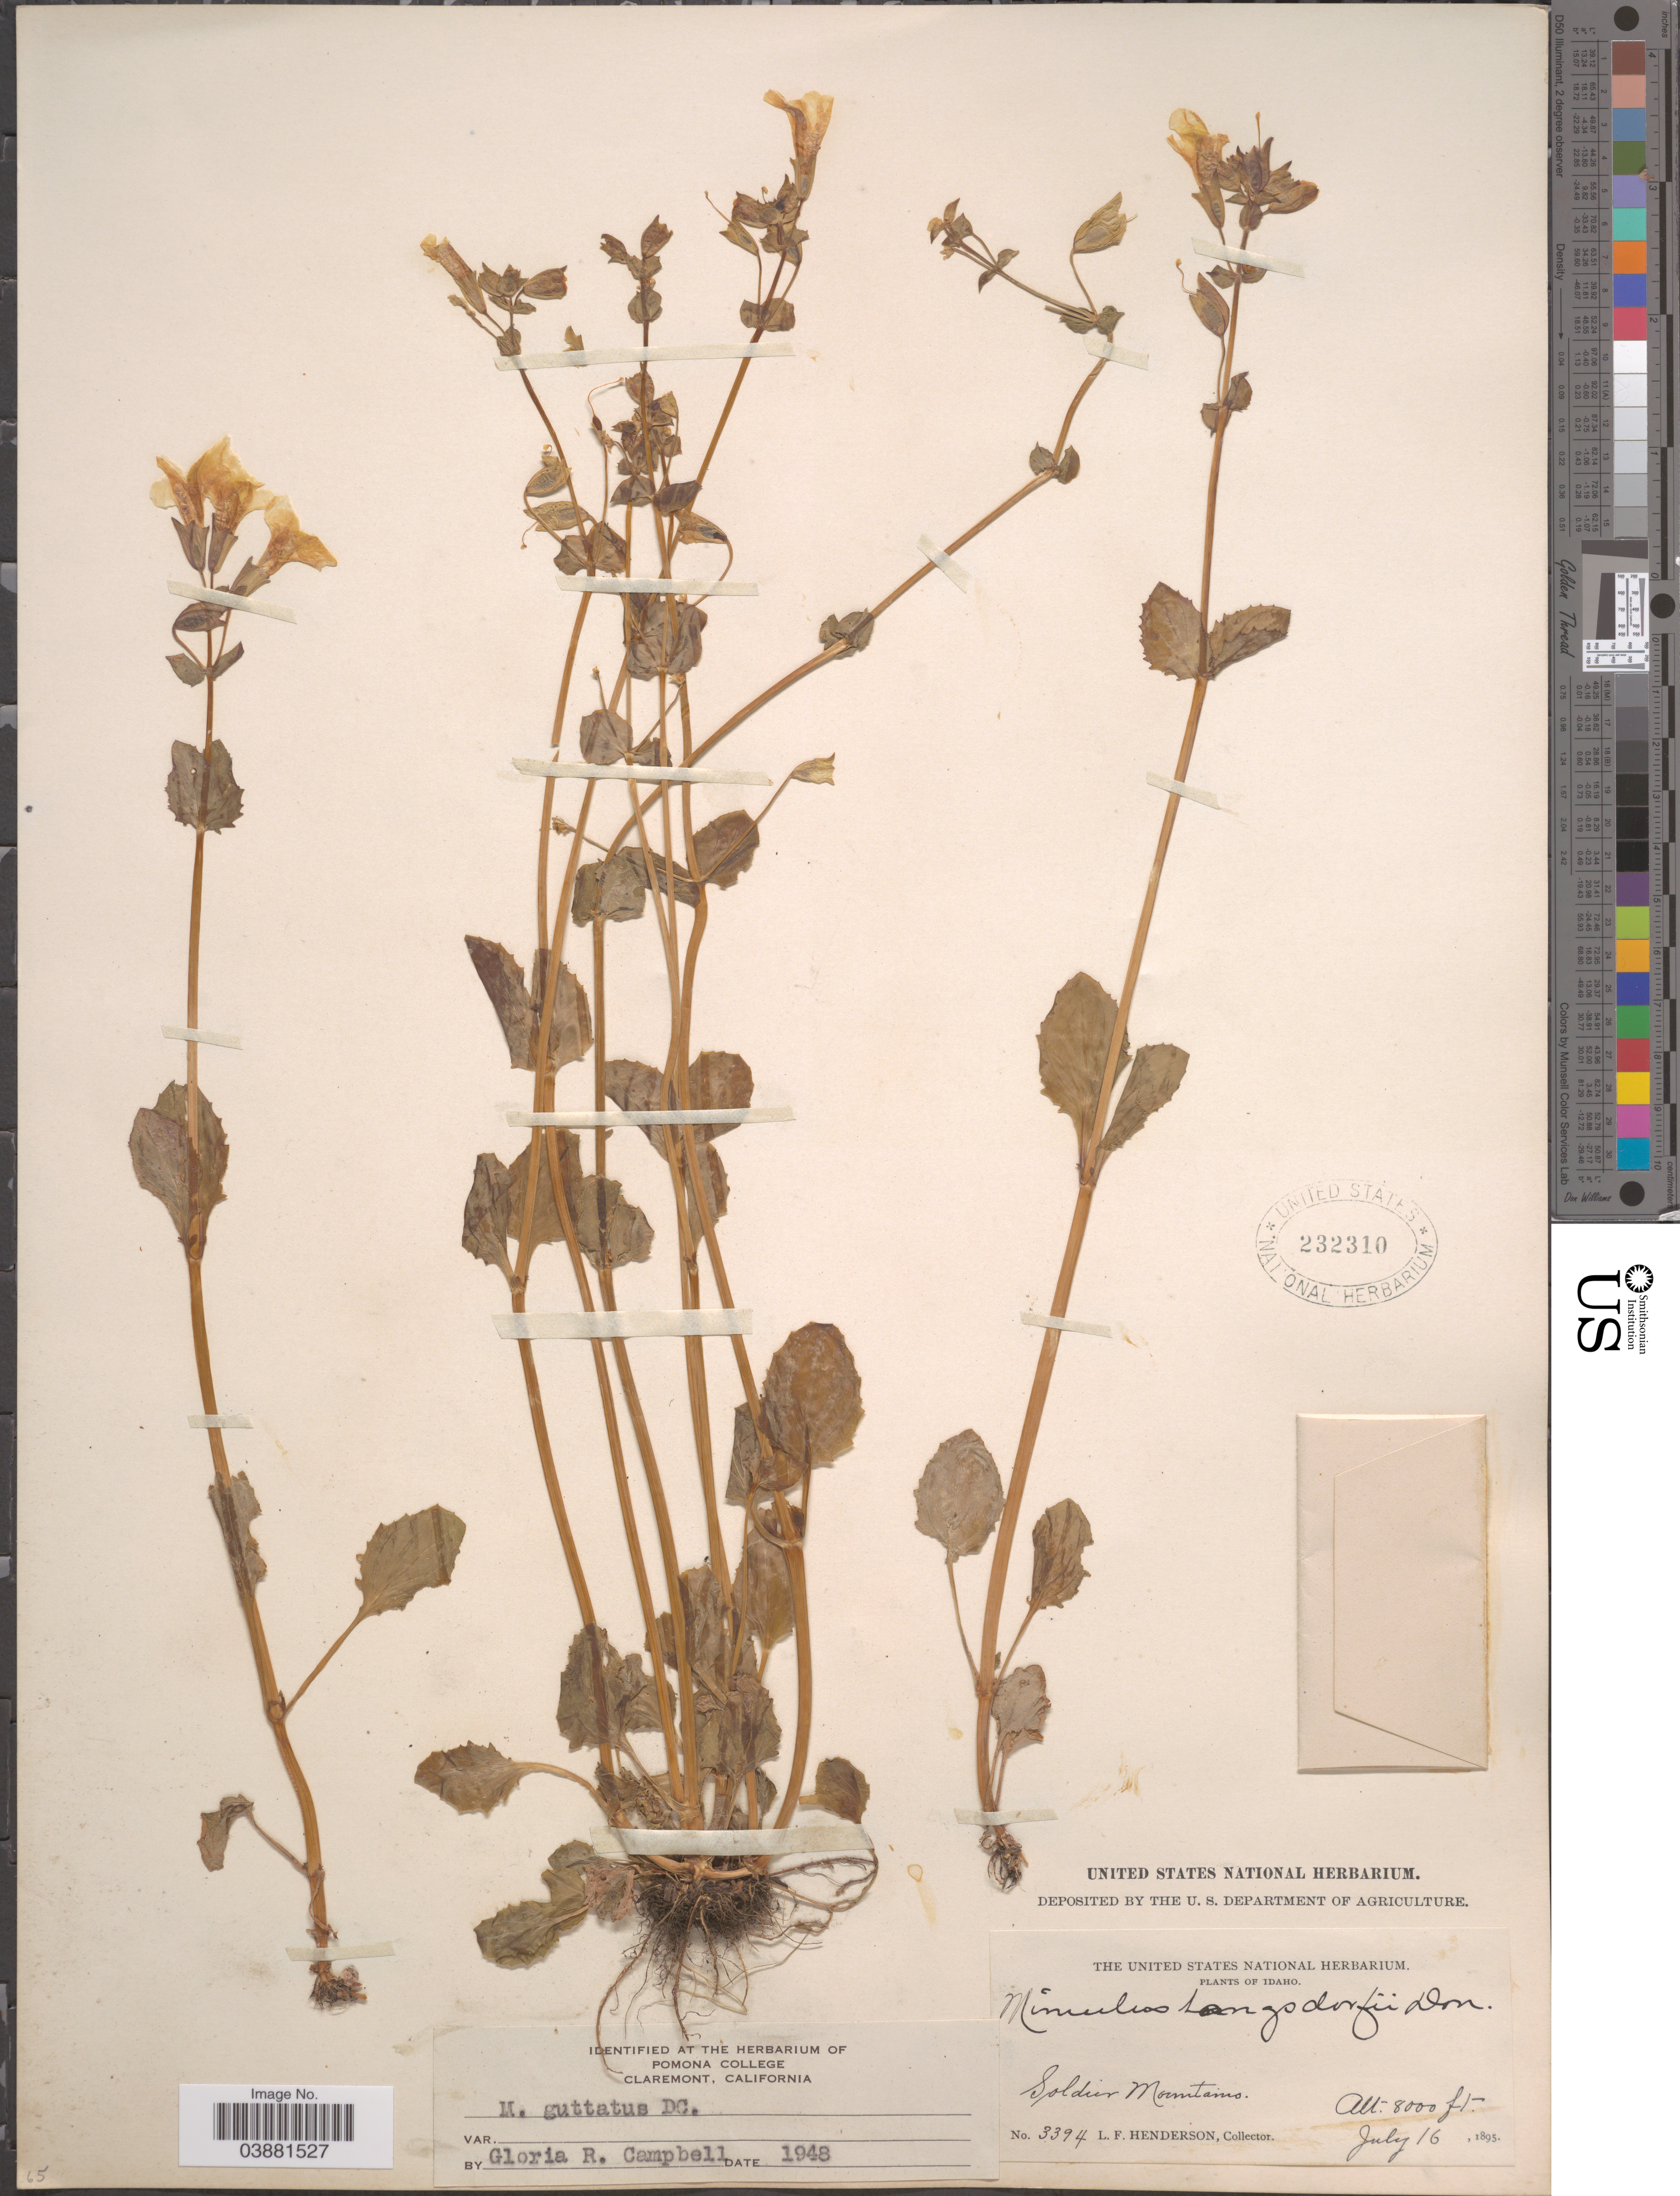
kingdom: Plantae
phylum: Tracheophyta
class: Magnoliopsida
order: Lamiales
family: Phrymaceae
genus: Mimulus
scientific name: Mimulus guttatus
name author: DC.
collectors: L. Henderson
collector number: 3394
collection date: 1895-07-16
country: United States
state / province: Idaho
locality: Soldier Mountains.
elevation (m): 2438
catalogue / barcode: US 232310